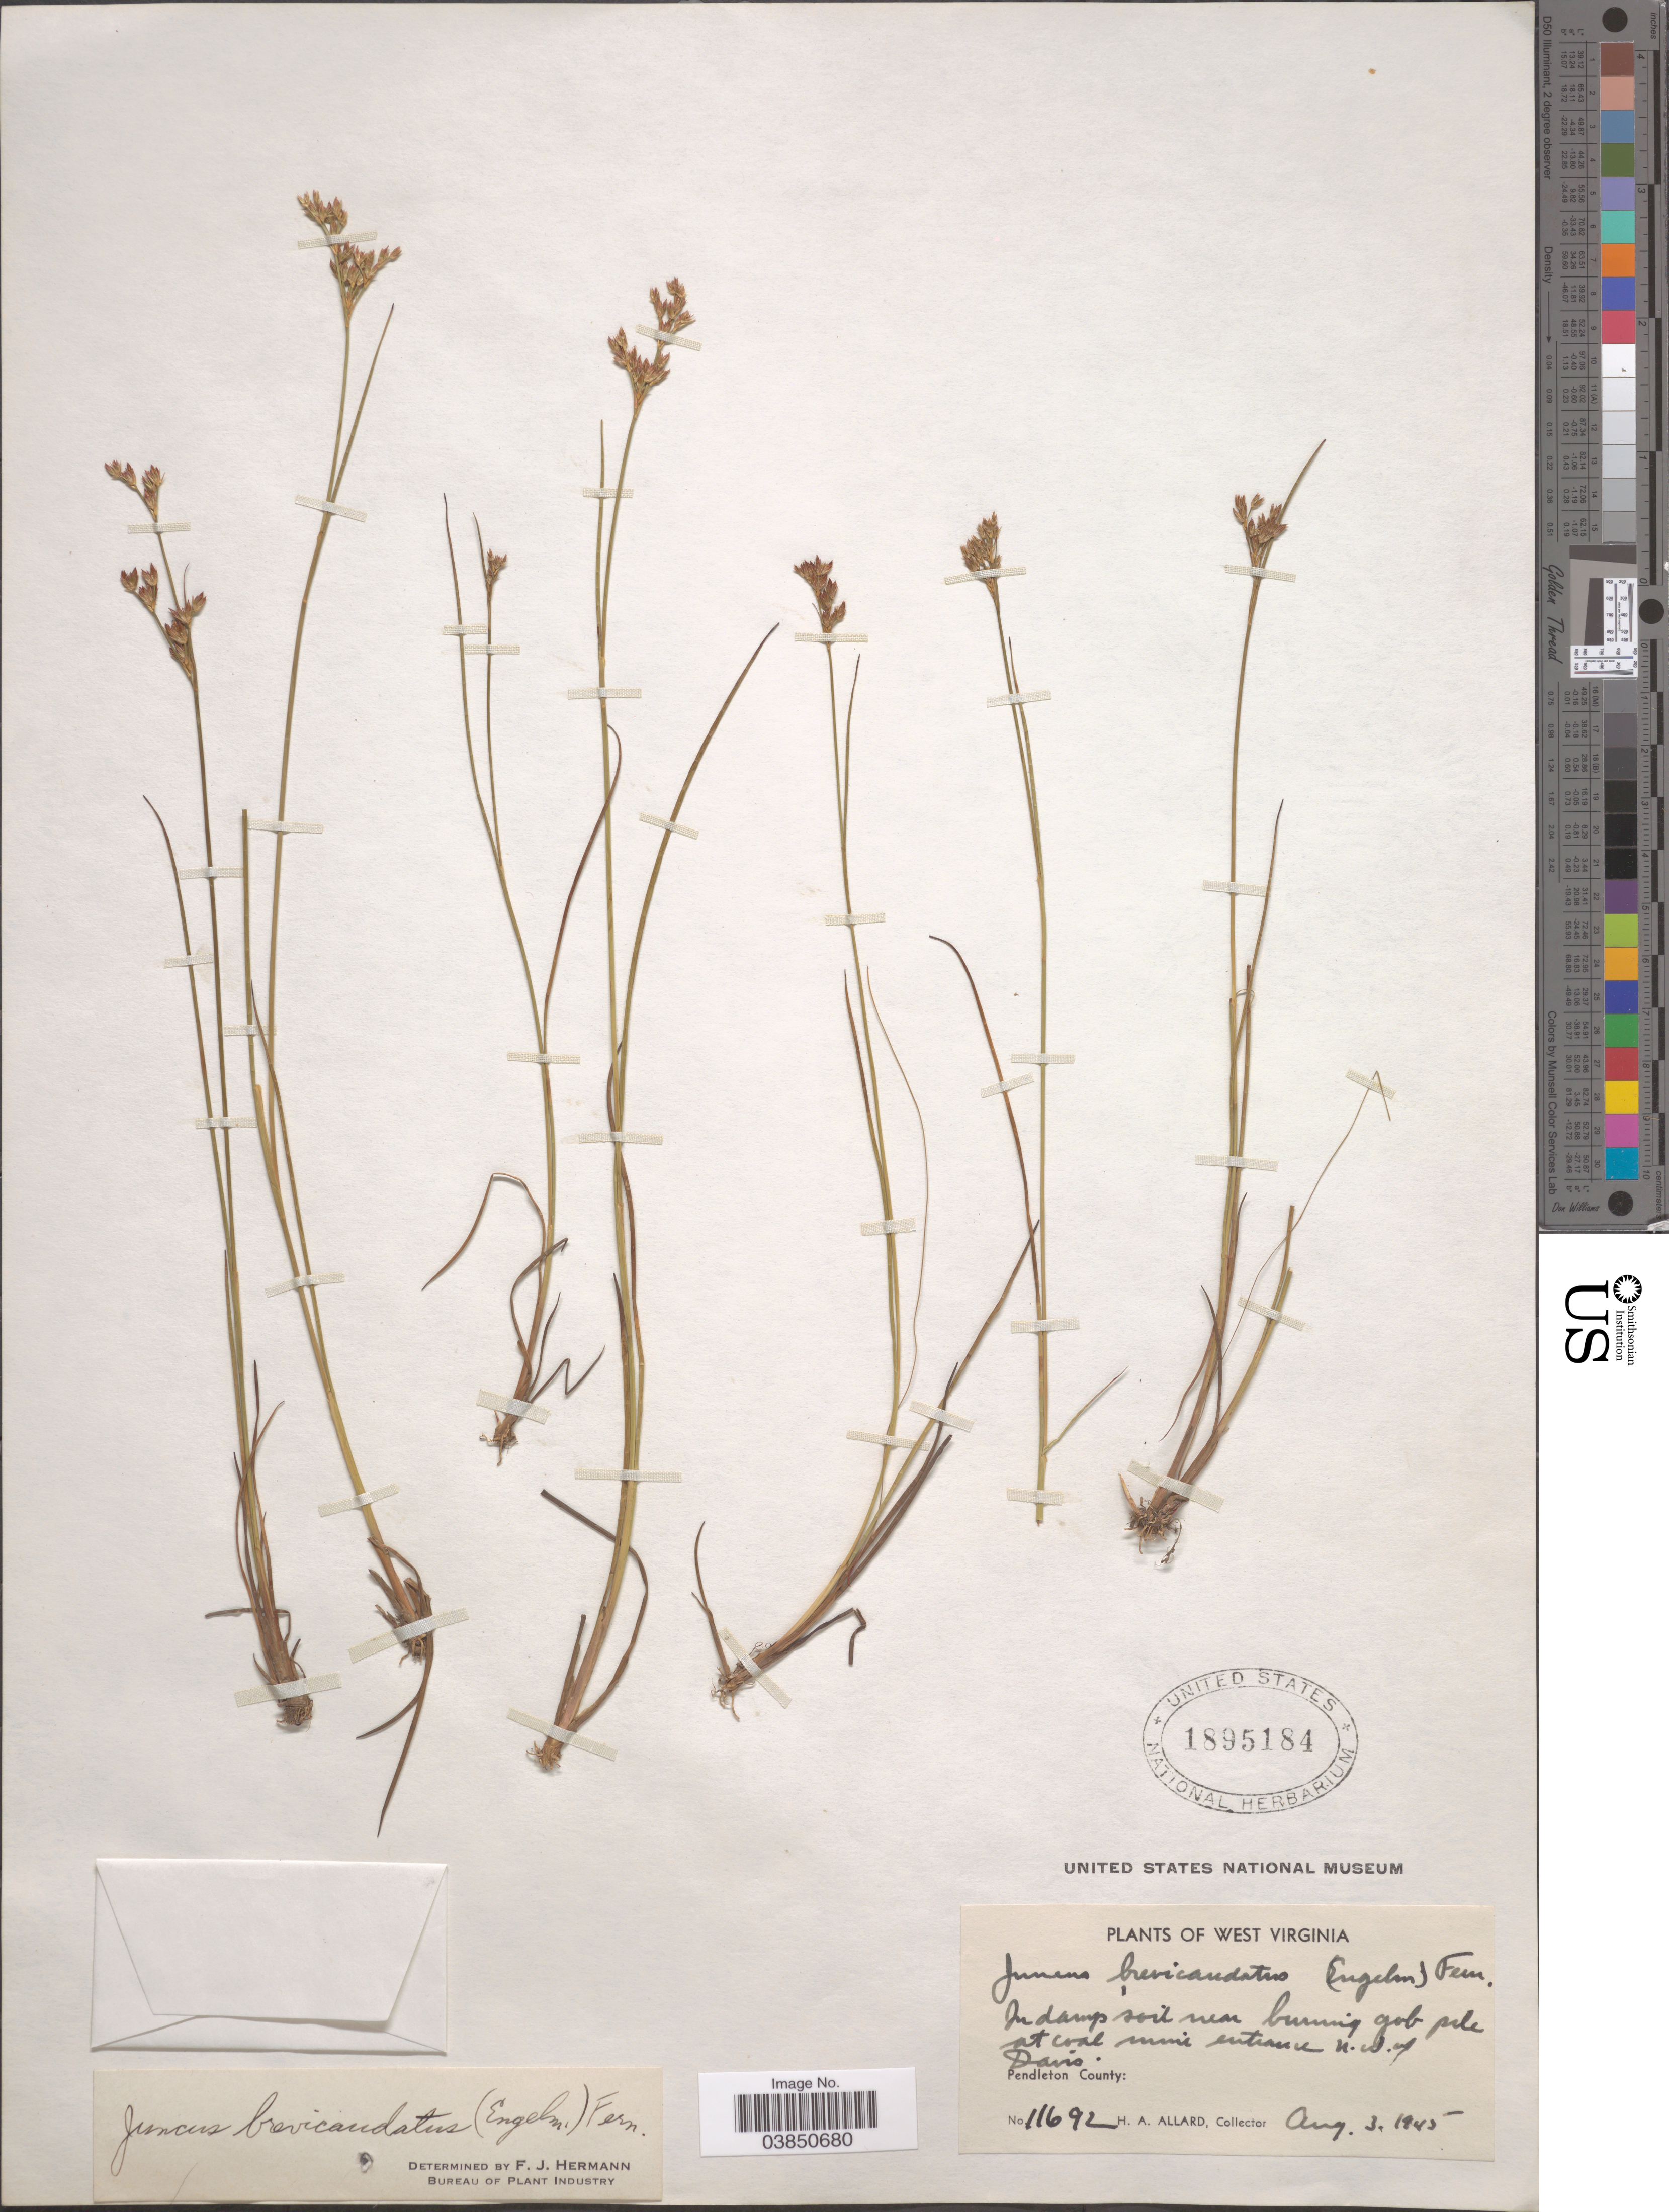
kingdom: Plantae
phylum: Tracheophyta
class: Liliopsida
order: Poales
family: Juncaceae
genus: Juncus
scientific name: Juncus brevicaudatus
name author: (Engelm.) Fernald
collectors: H. A. Allard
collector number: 11692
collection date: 1945-08-03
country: United States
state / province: West Virginia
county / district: Pendleton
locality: At coal mine entrance n.w. of Davis. Pendleton County.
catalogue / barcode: US 1895184